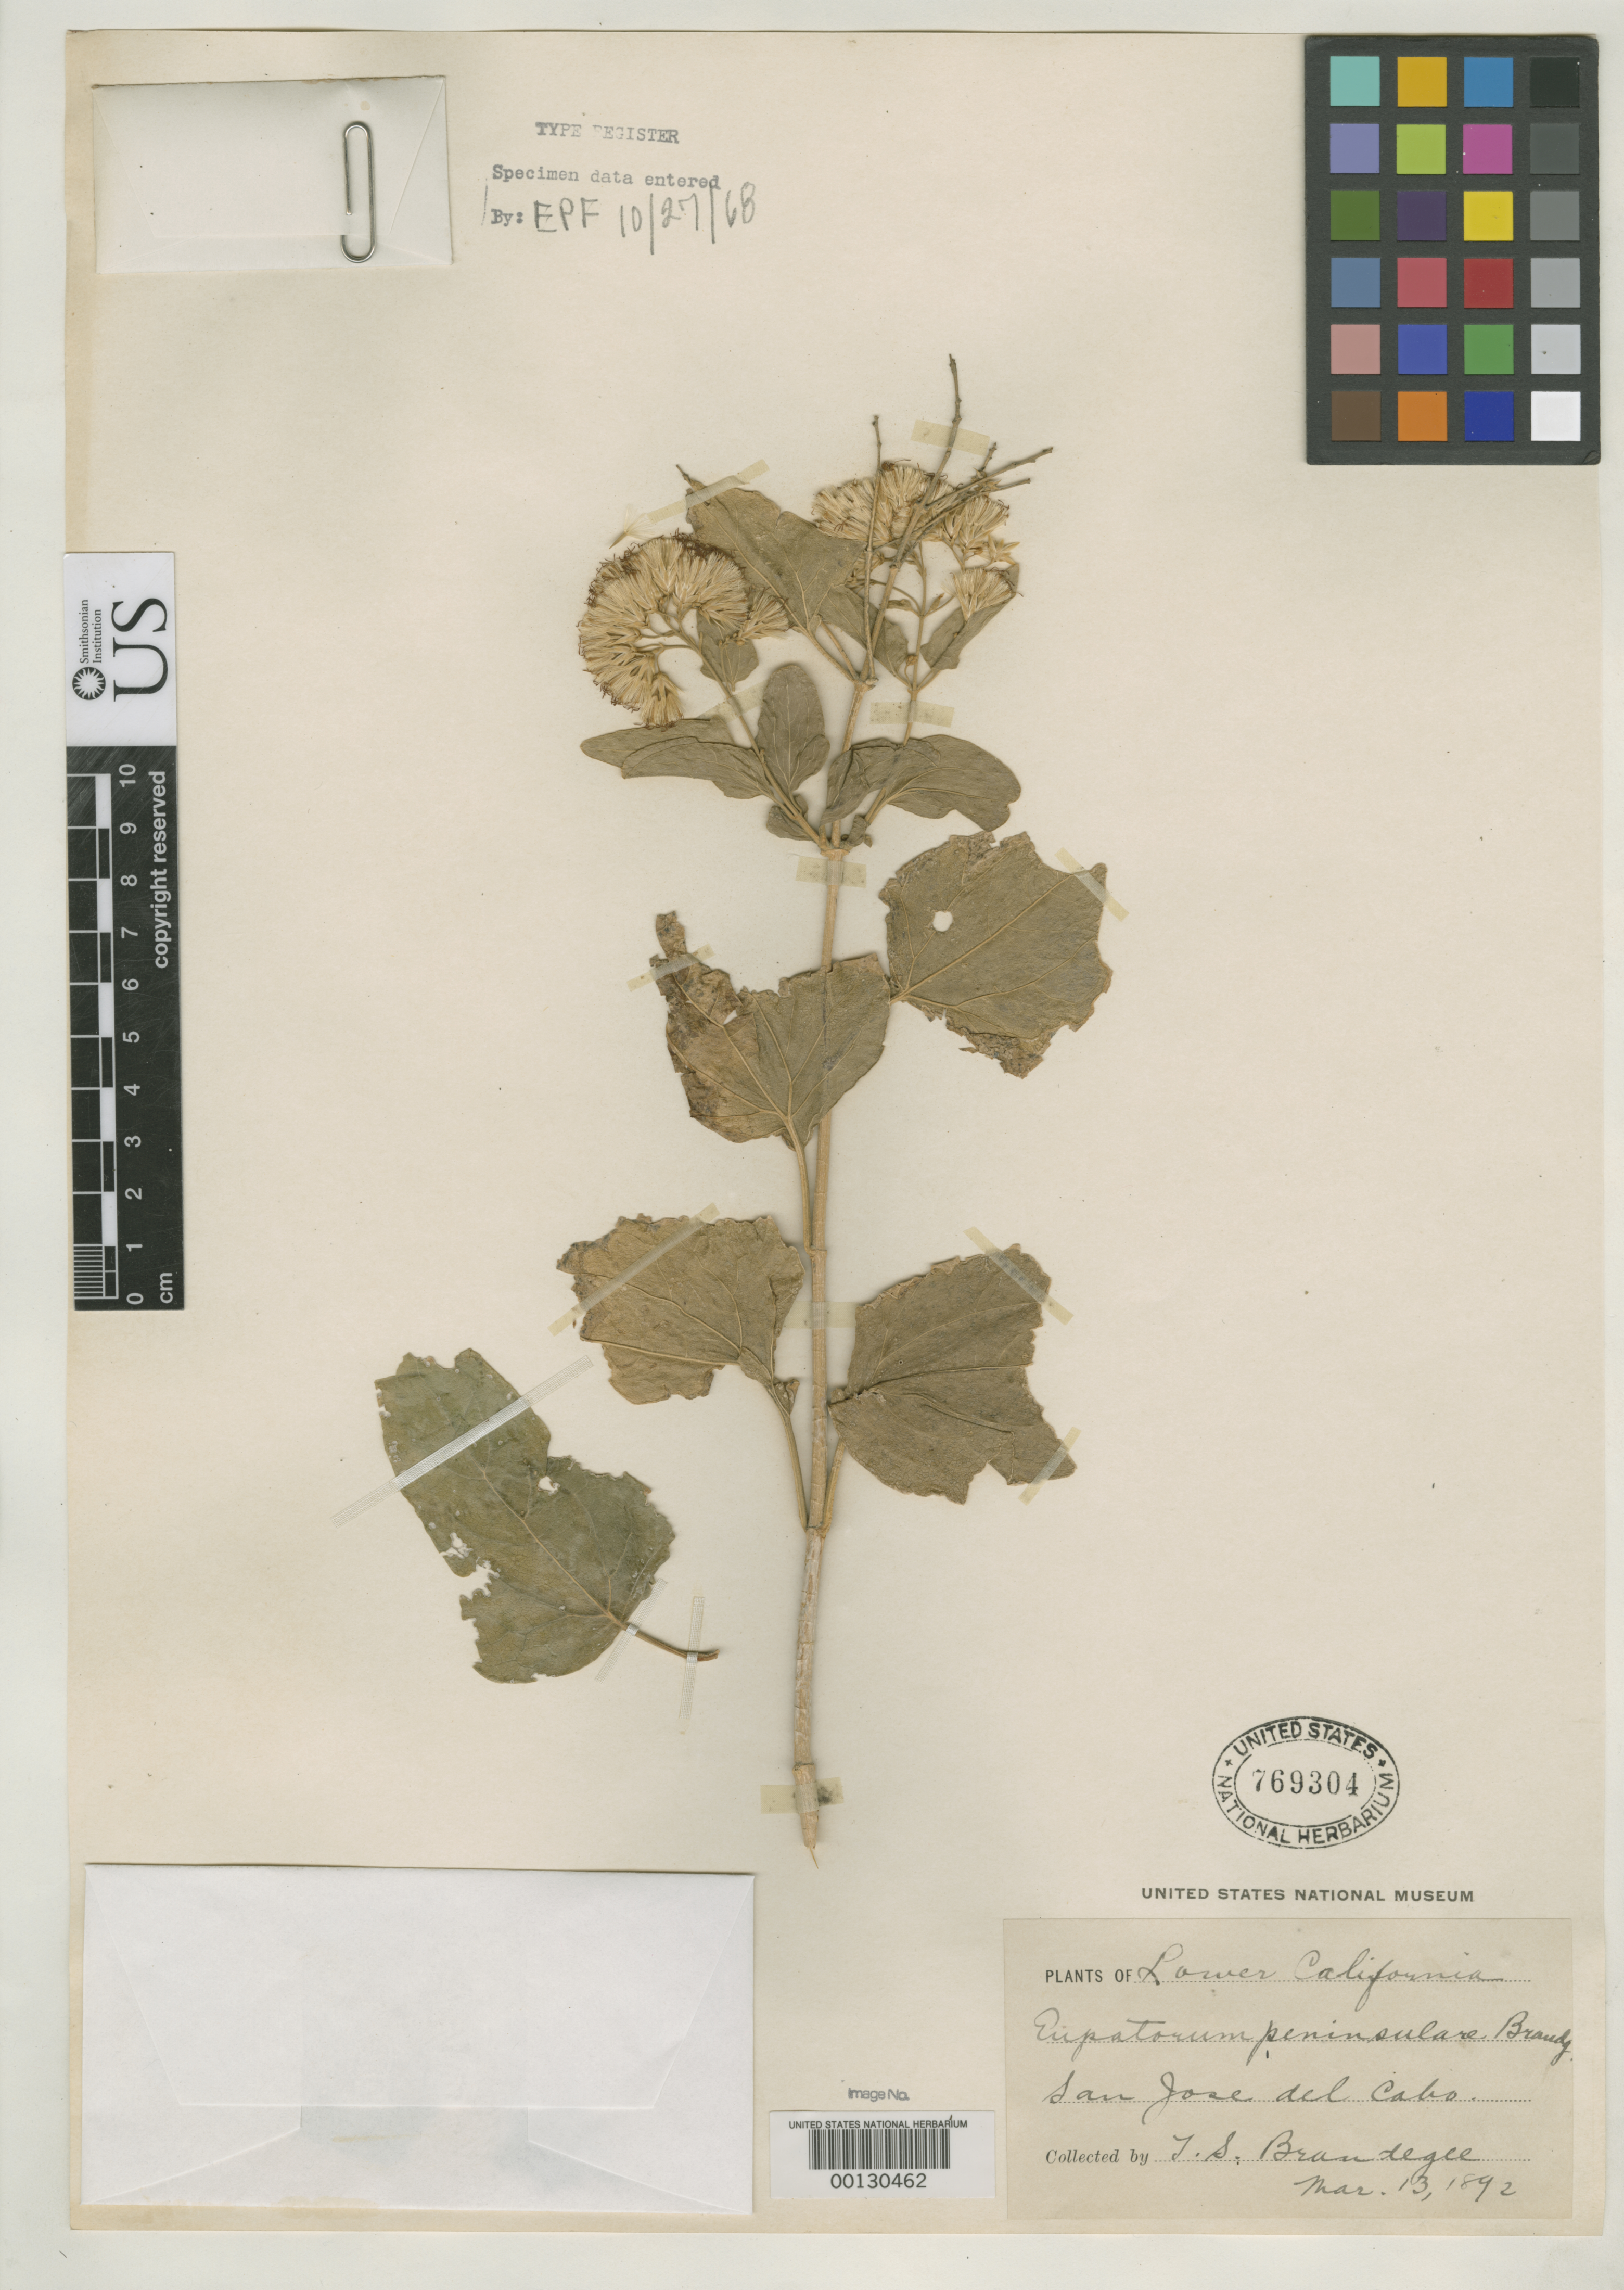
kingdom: Plantae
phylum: Tracheophyta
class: Magnoliopsida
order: Asterales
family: Asteraceae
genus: Eupatorium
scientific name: Eupatorium peninsulare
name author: Brandegee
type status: Type Collection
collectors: T. S. Brandegee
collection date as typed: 13 Mar 1892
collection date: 1892-03-13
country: Mexico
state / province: Baja California Sur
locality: San José del Cabo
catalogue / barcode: US 769304